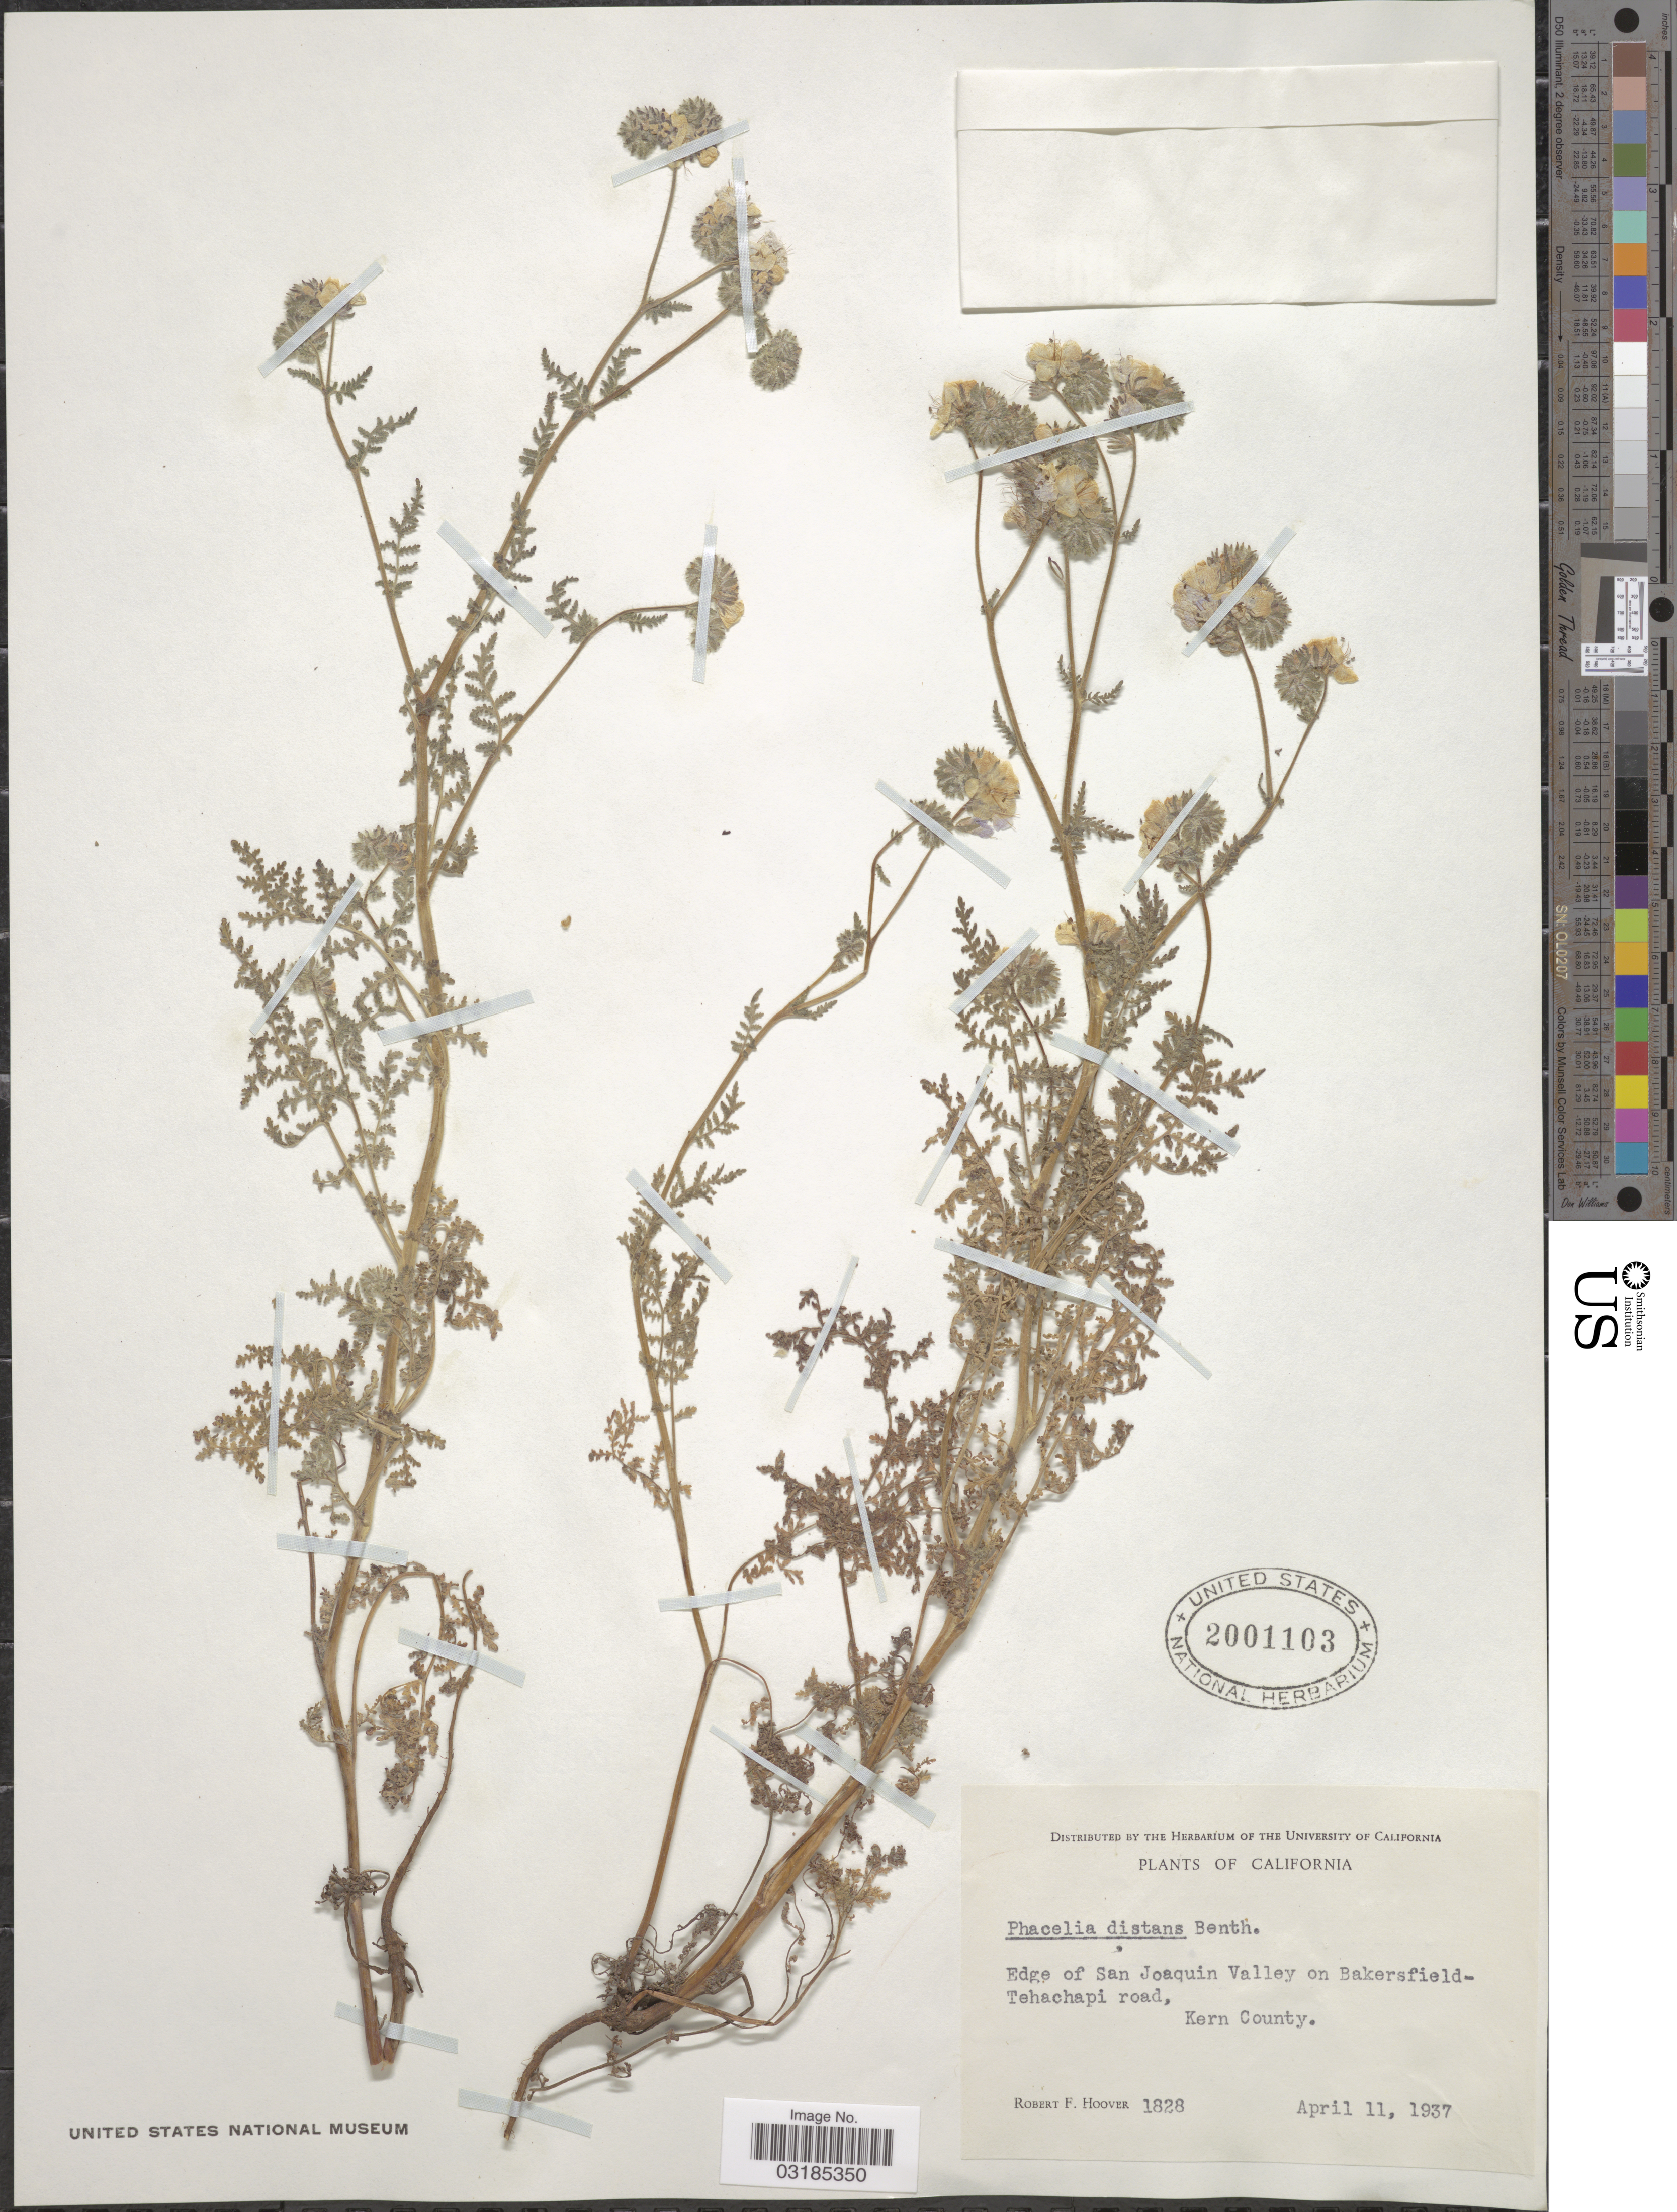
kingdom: Plantae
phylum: Tracheophyta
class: Magnoliopsida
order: Boraginales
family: Hydrophyllaceae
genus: Phacelia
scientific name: Phacelia distans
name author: Benth.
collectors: R. F. Hoover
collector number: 1828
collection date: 1937-04-11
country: United States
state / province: California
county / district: Kern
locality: Edge of San Joaquin Valley on Bakersfield-Tehachapi road. Kern County.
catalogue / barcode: US 2001103